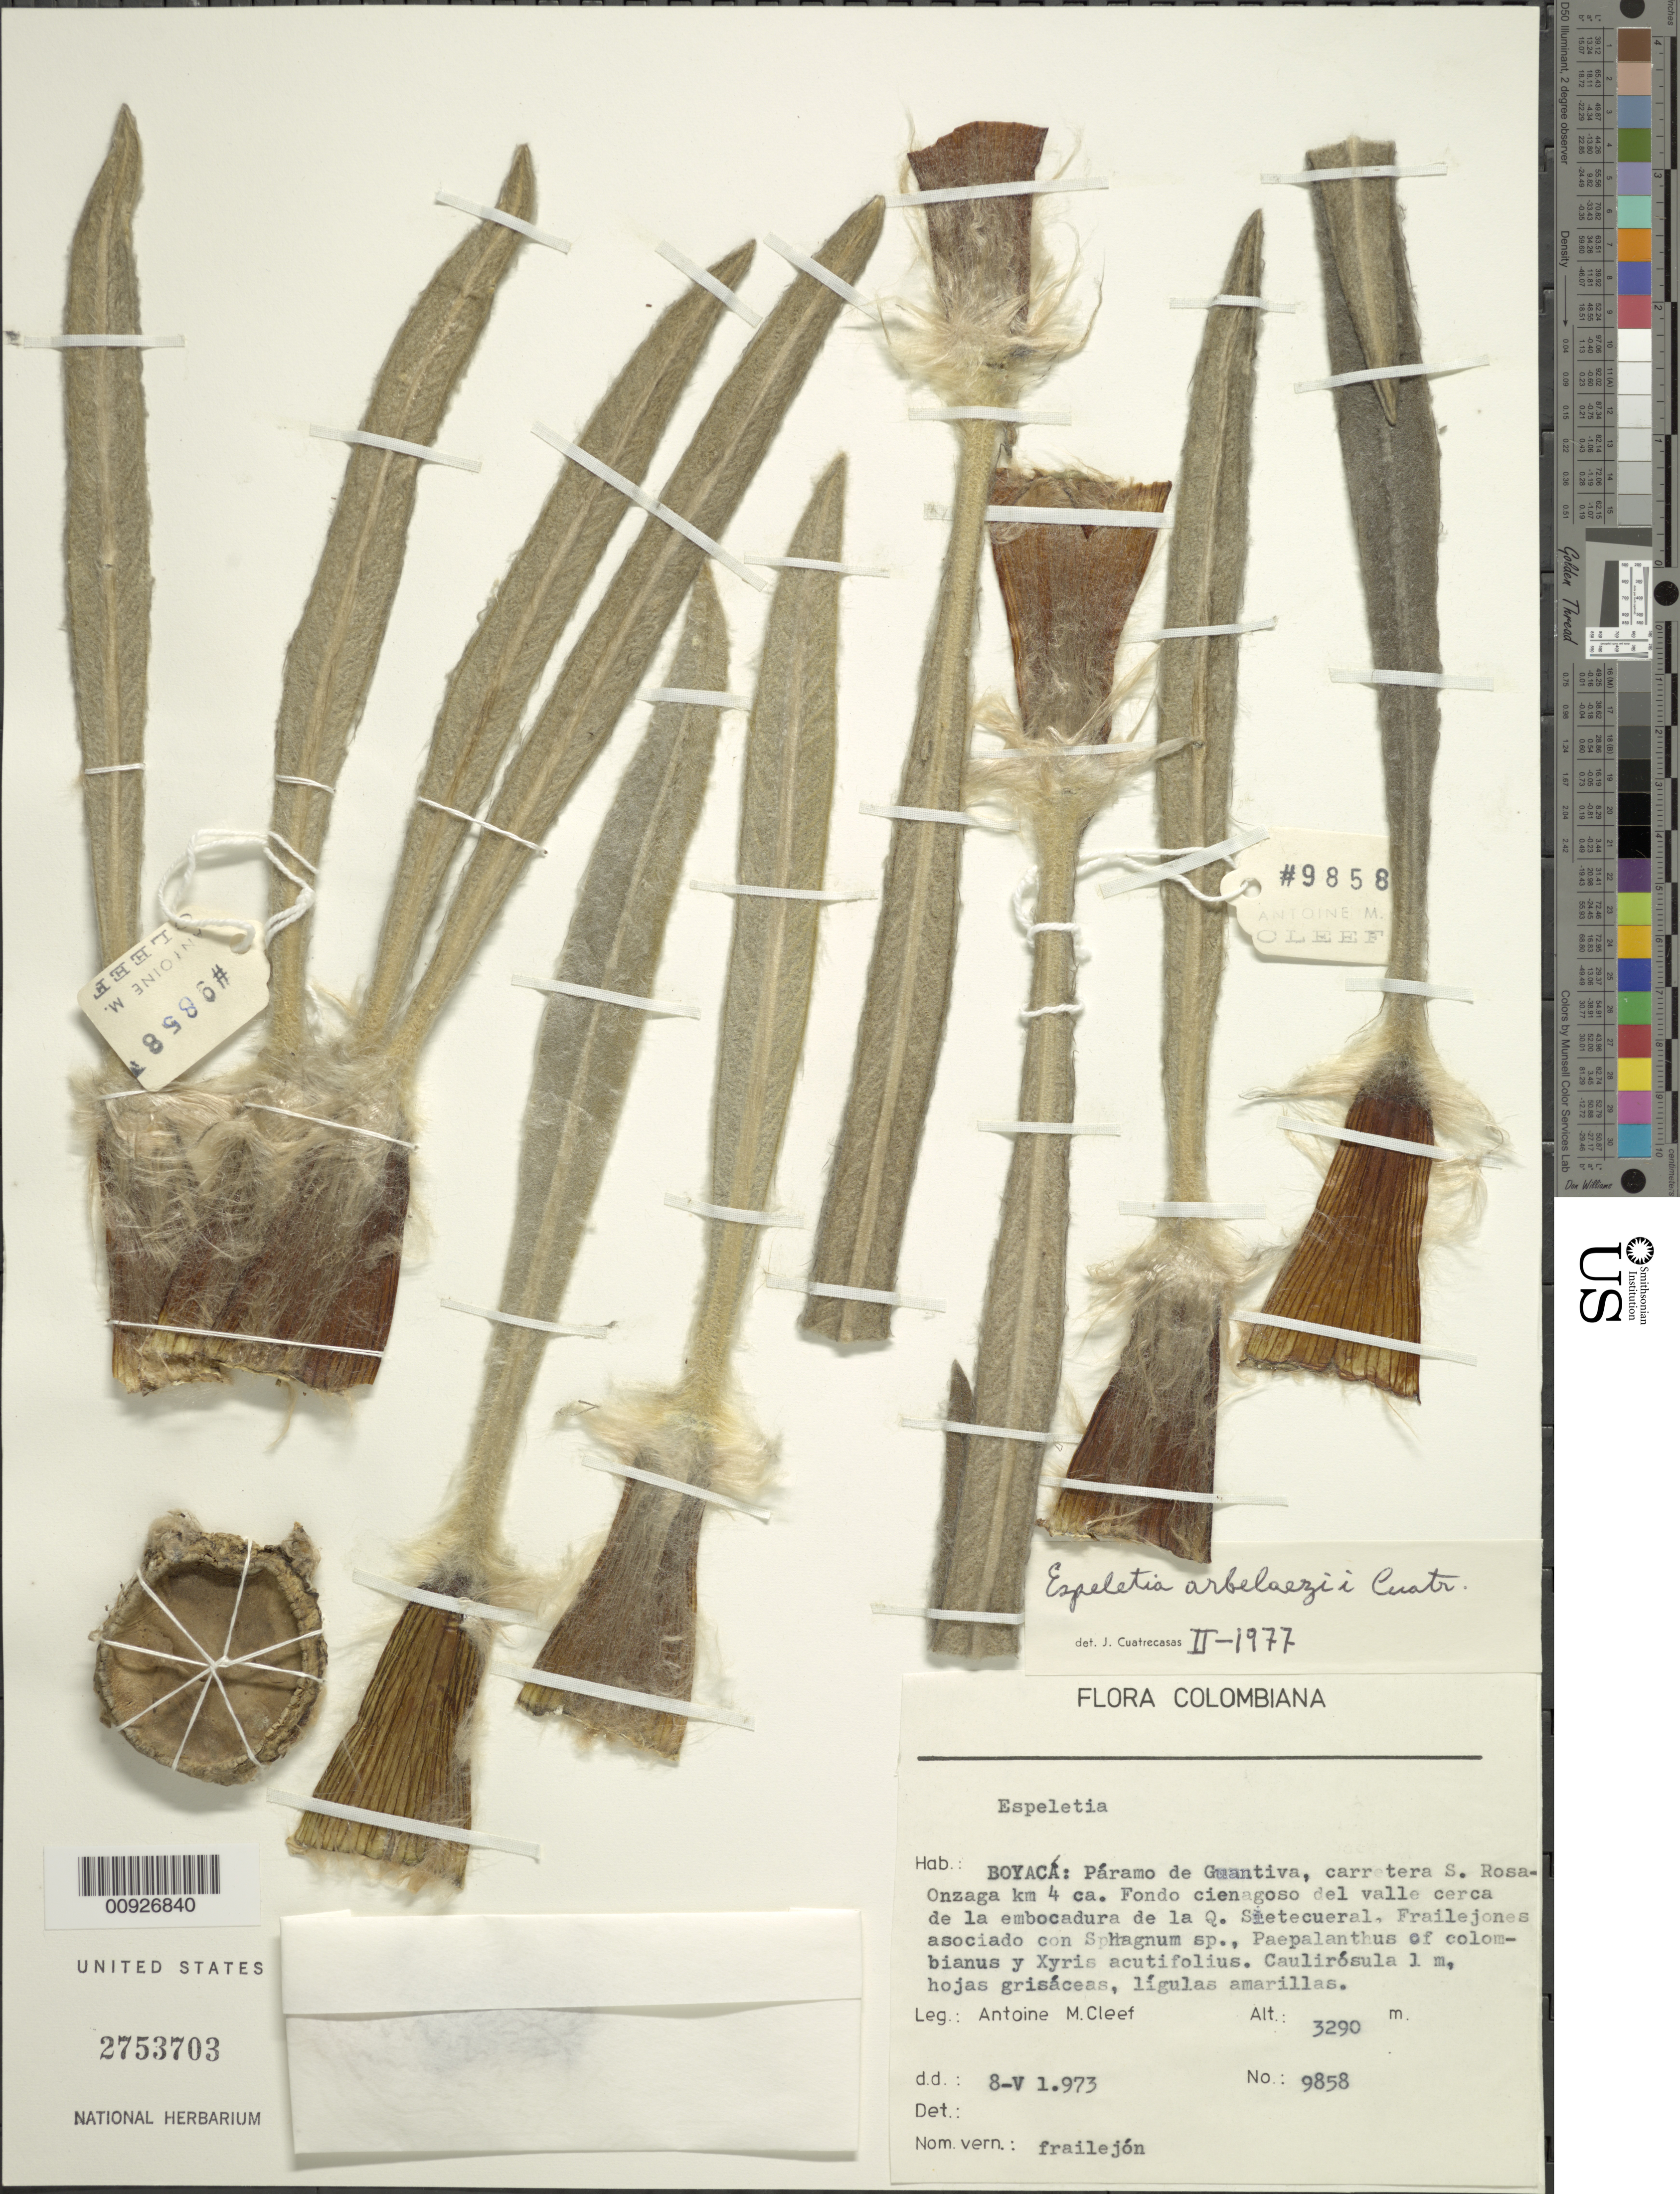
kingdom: Plantae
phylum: Tracheophyta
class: Magnoliopsida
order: Asterales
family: Asteraceae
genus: Espeletia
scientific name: Espeletia arbelaezii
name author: Cuatrec.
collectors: A. M. Cleef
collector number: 9858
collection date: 1973-05-08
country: Colombia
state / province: Boyacá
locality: P. de Guántiva. Páramo de Guantiva, carretera S. Rosa-Onzaga km. 4 ca. Fondo cienagoso del valle cerca de la embocadura de la Q. Sietecueral.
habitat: Fondo cienagoso del valle cerca de la embocadura de la Q. Sietecueral. Frailejones asociado con Sphagnum sp., Paepalanthus of colombianus y Xyris acutifolius.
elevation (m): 3290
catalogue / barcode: US 2753703